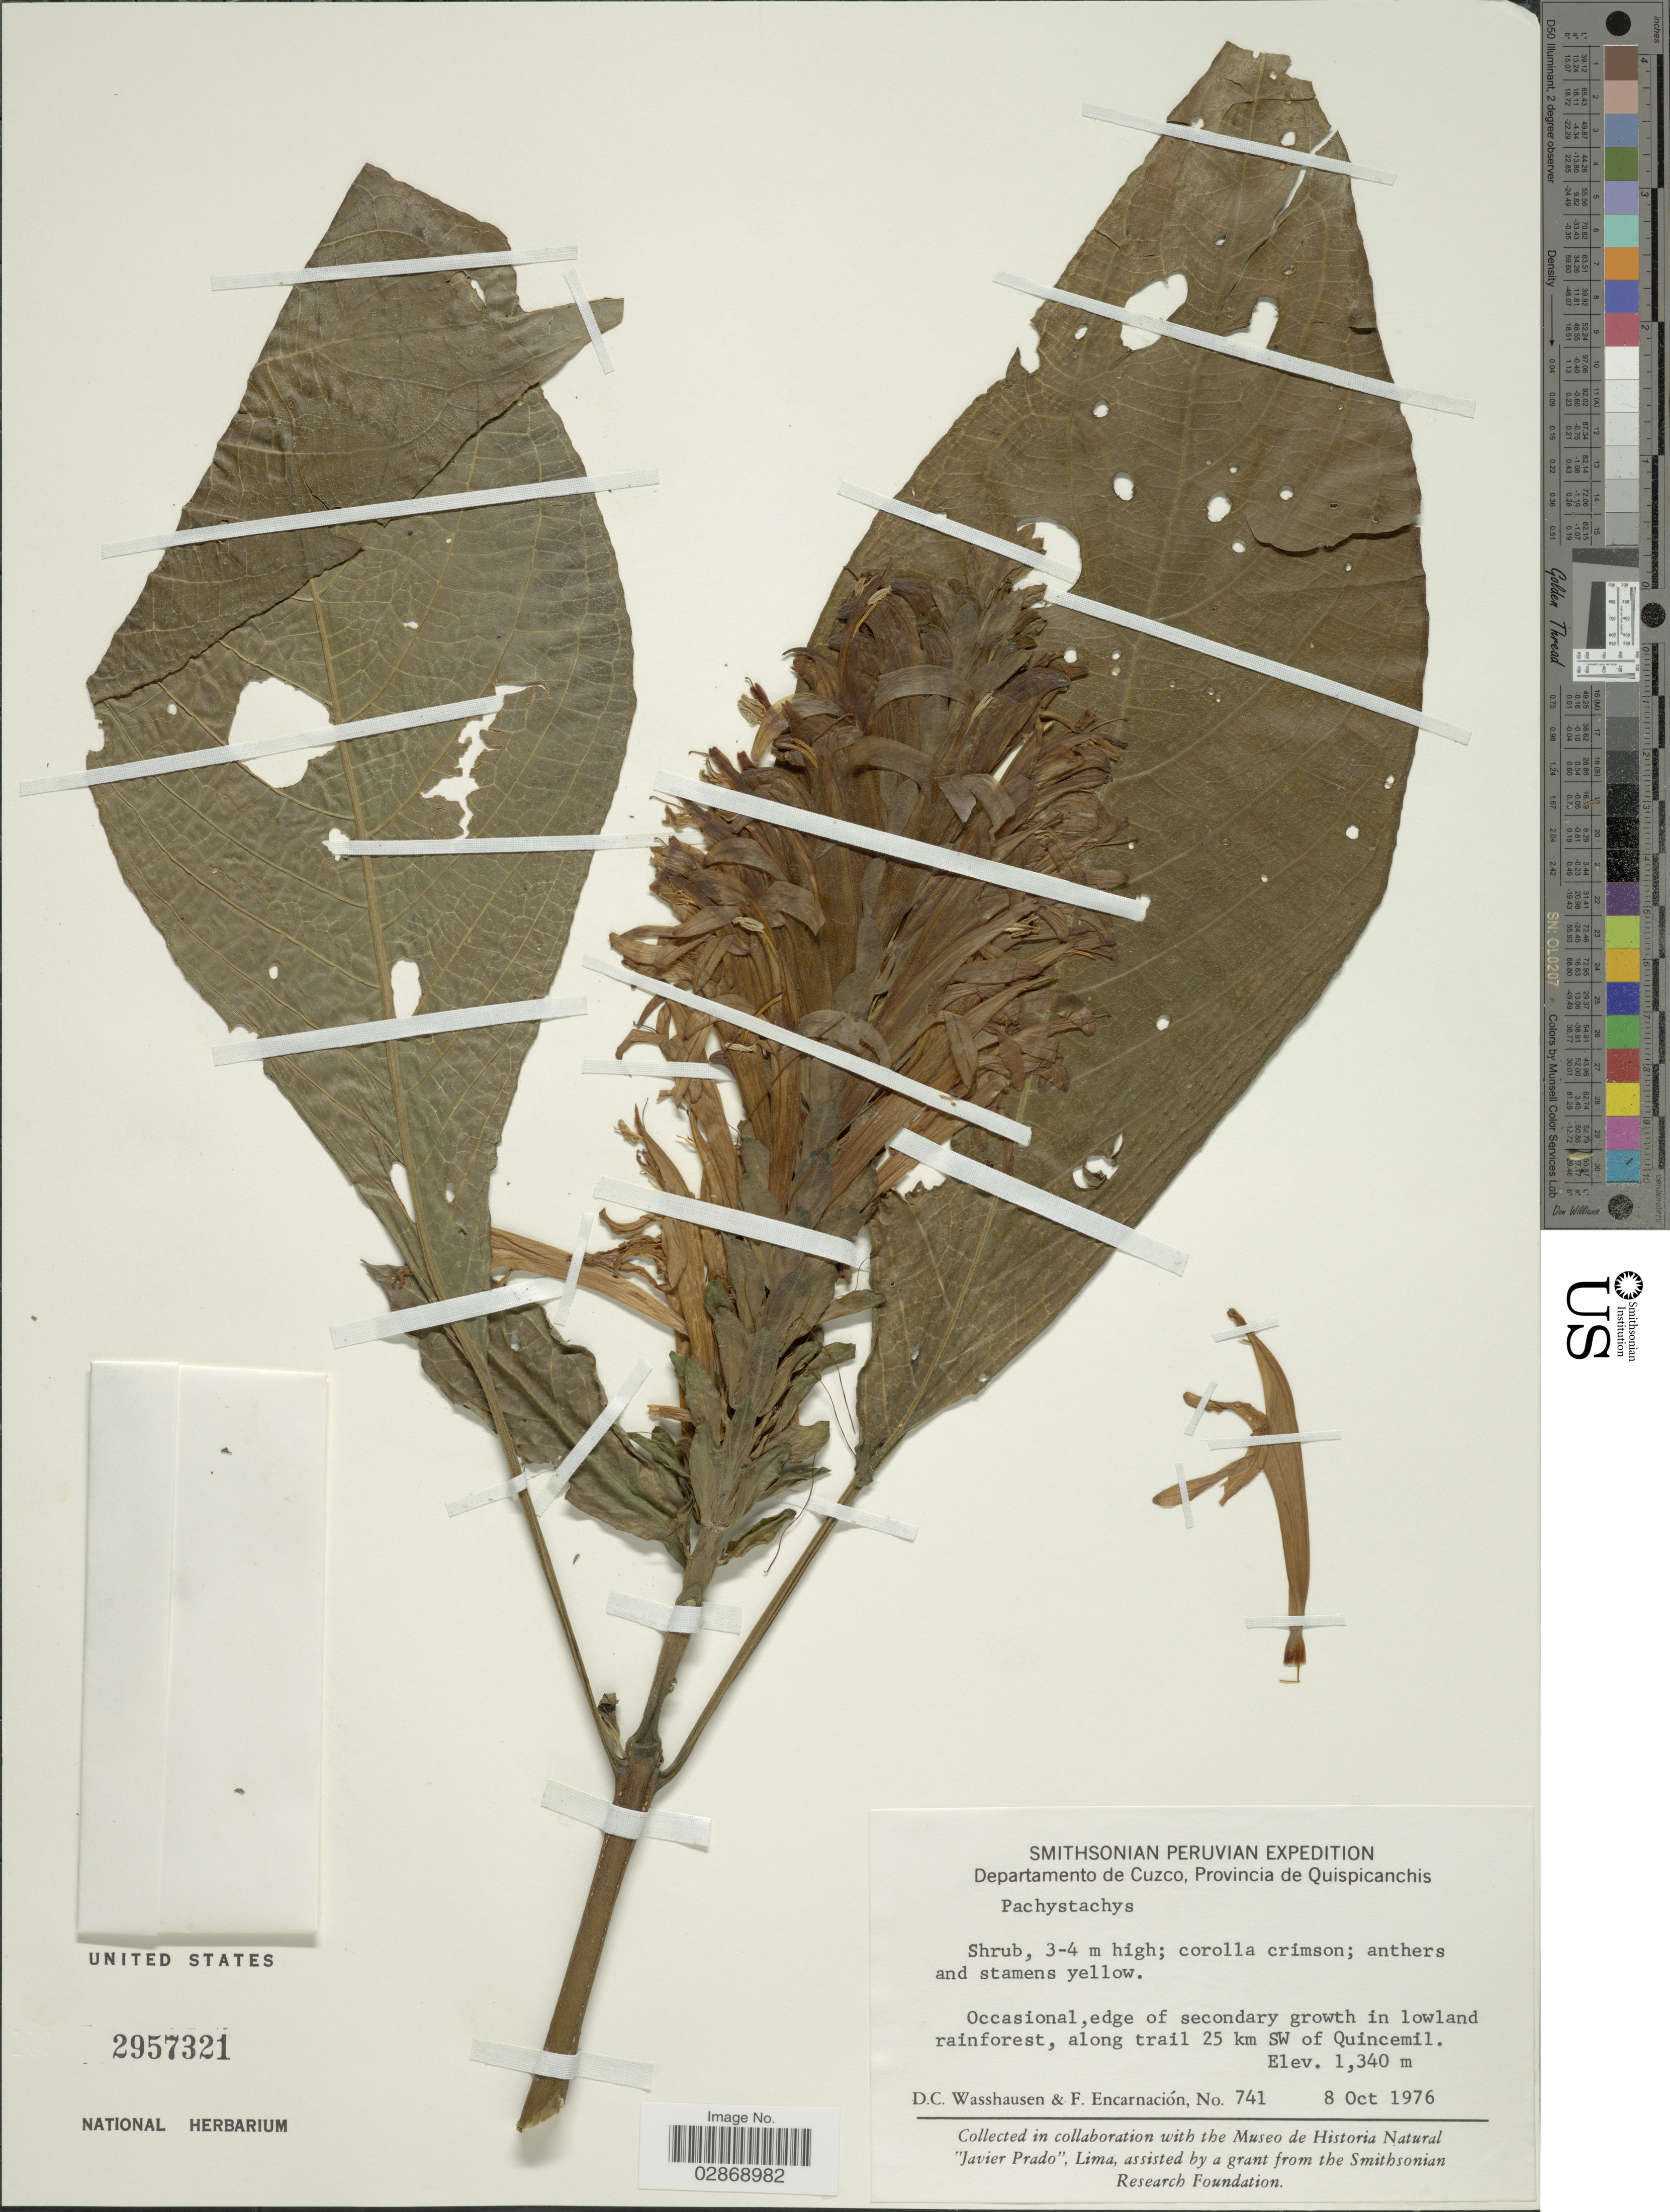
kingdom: Plantae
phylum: Tracheophyta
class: Magnoliopsida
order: Lamiales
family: Acanthaceae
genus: Pachystachys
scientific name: Pachystachys ossolae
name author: Wassh.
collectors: D. C. Wasshausen & F. Encarnación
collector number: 741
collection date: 1976-10-08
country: Peru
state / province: Cusco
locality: Departamento de Cuzco, Provincia de Quispicanchis. Along trail 25 km SW of Quincemil.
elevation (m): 1340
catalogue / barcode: US 2957321